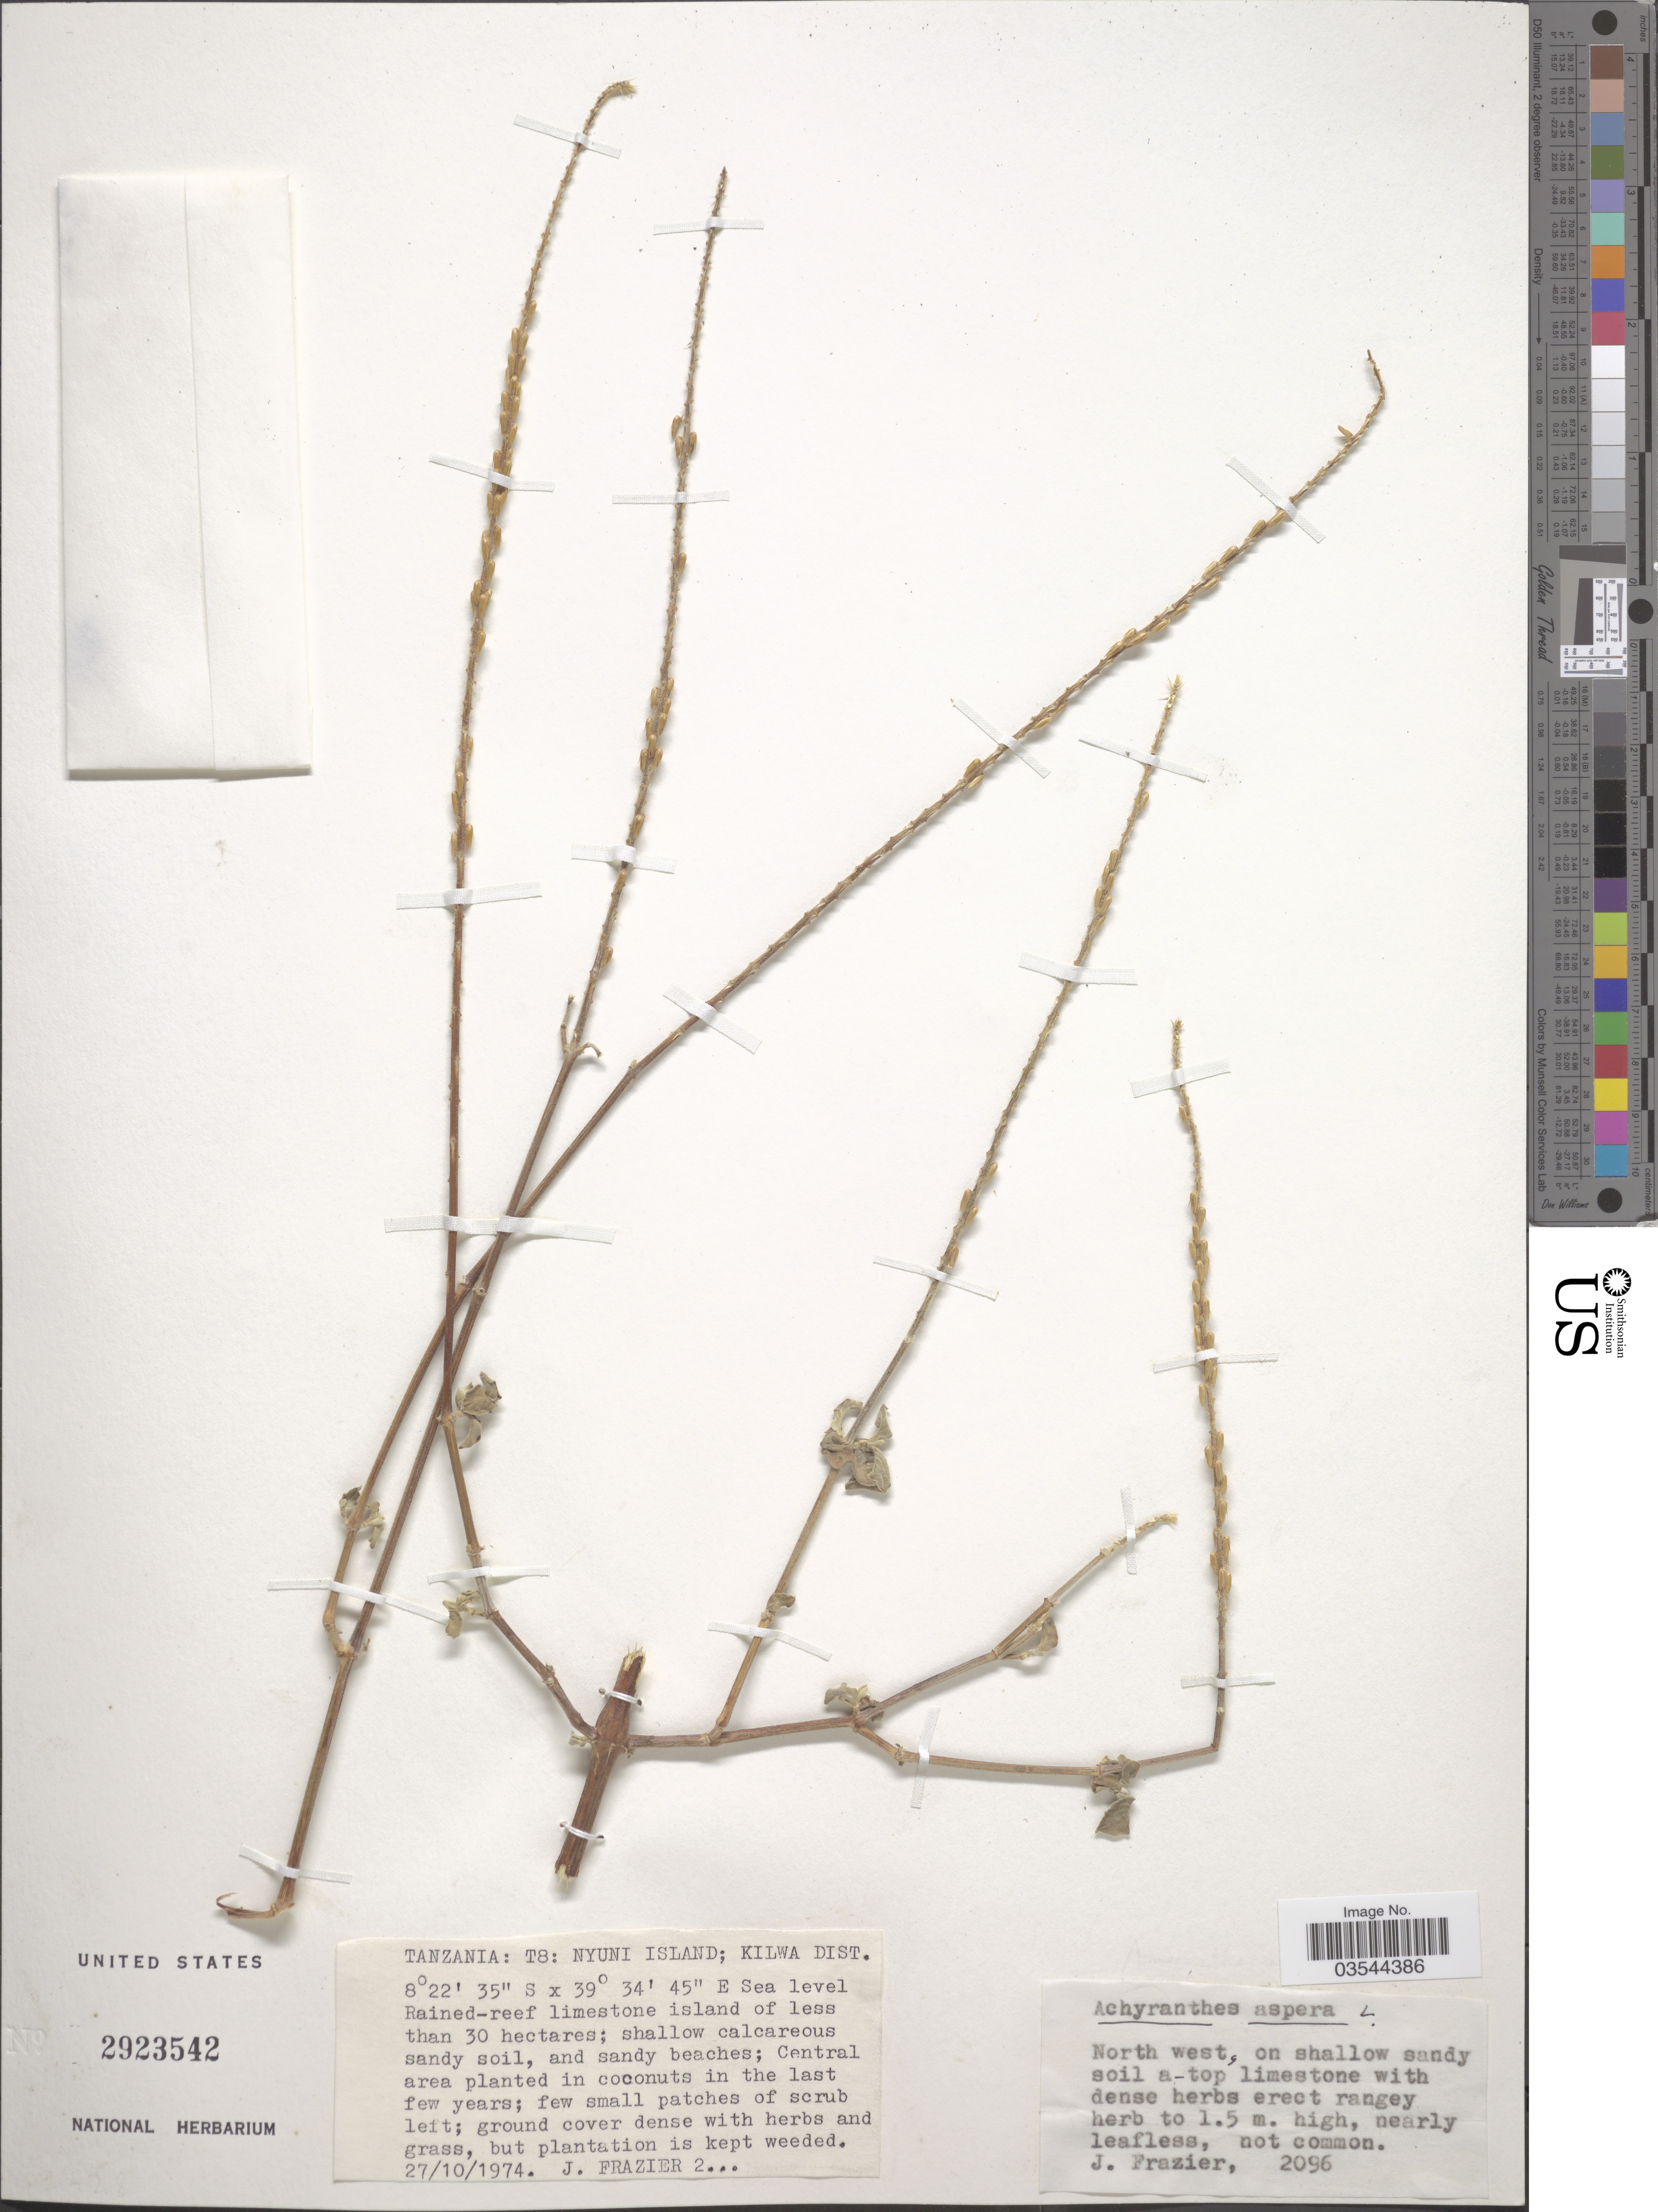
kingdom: Plantae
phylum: Tracheophyta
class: Magnoliopsida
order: Caryophyllales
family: Amaranthaceae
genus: Achyranthes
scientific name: Achyranthes aspera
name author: L.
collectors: J. Frazier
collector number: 2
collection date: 1974-10-27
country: Tanzania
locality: Nyuni Island; Kilwa Dist. North west.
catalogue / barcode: US 2923542